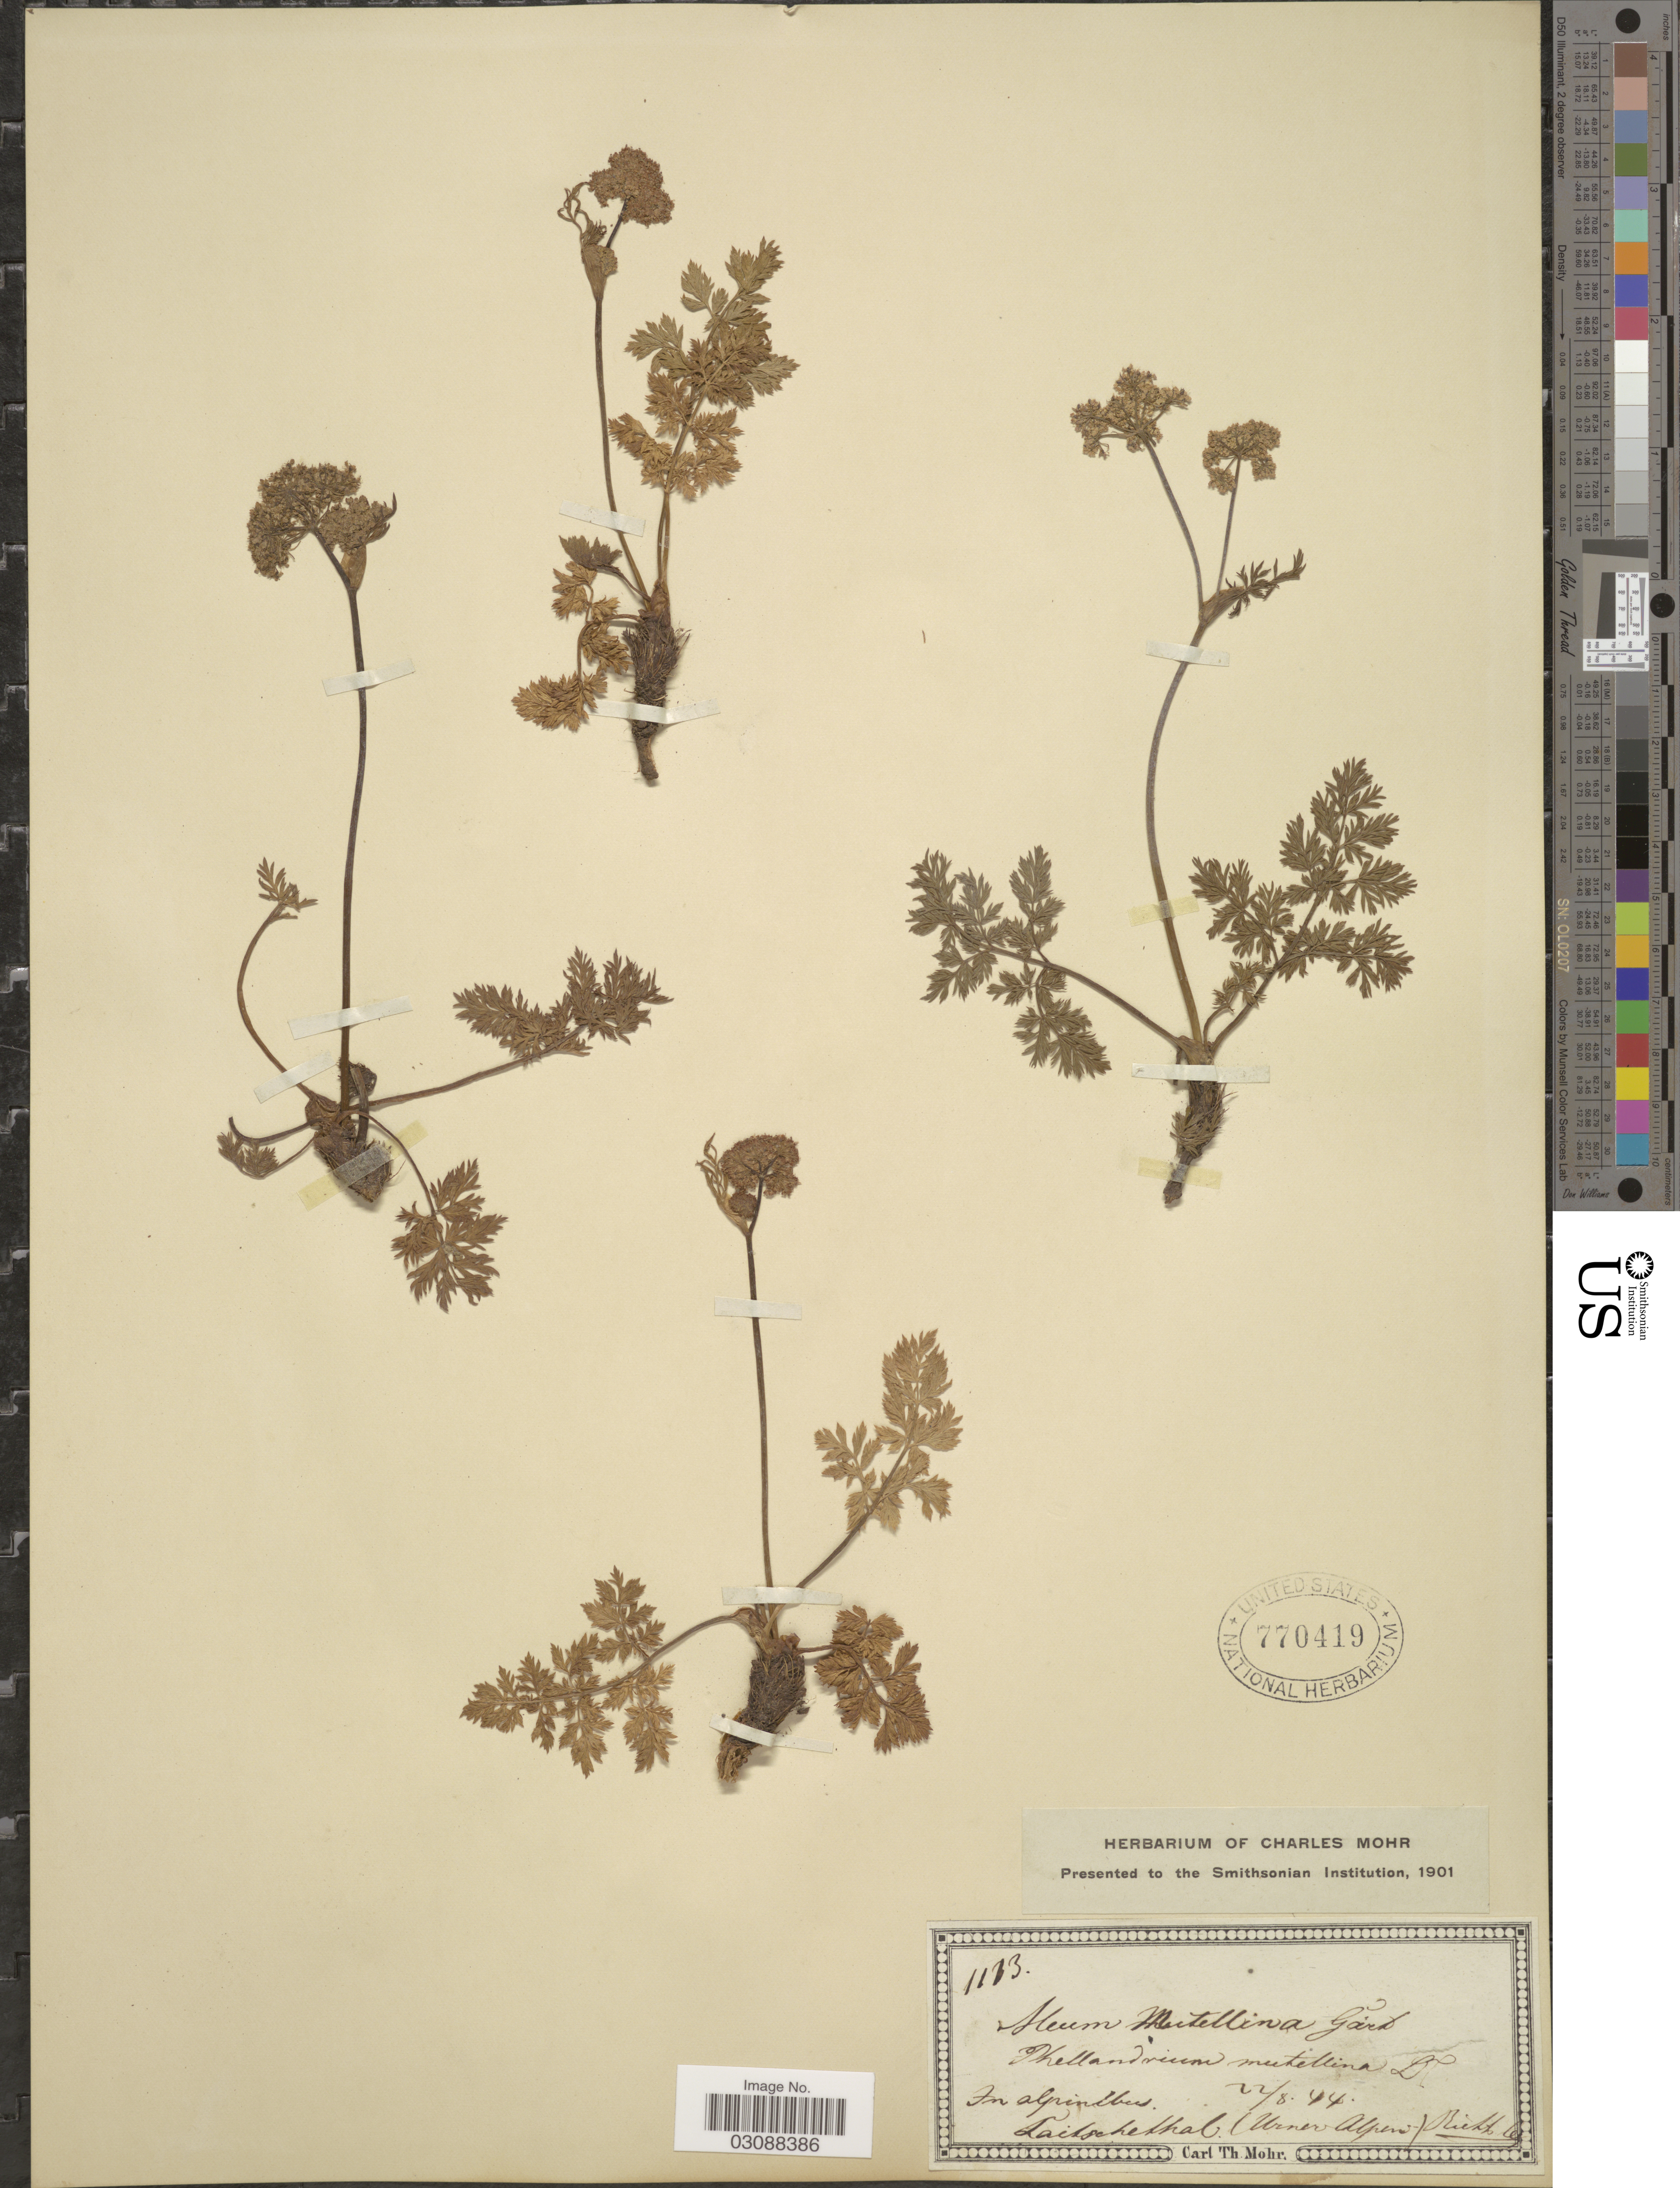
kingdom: Plantae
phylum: Tracheophyta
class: Magnoliopsida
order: Apiales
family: Apiaceae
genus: Meum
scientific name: Meum mutellina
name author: (L.) Gaertn.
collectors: -. Rieth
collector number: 1113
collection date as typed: Transcribed d/m/y: 22/8/44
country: Switzerland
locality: Laitschethal: (Urner-Alpen).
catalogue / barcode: US 770419